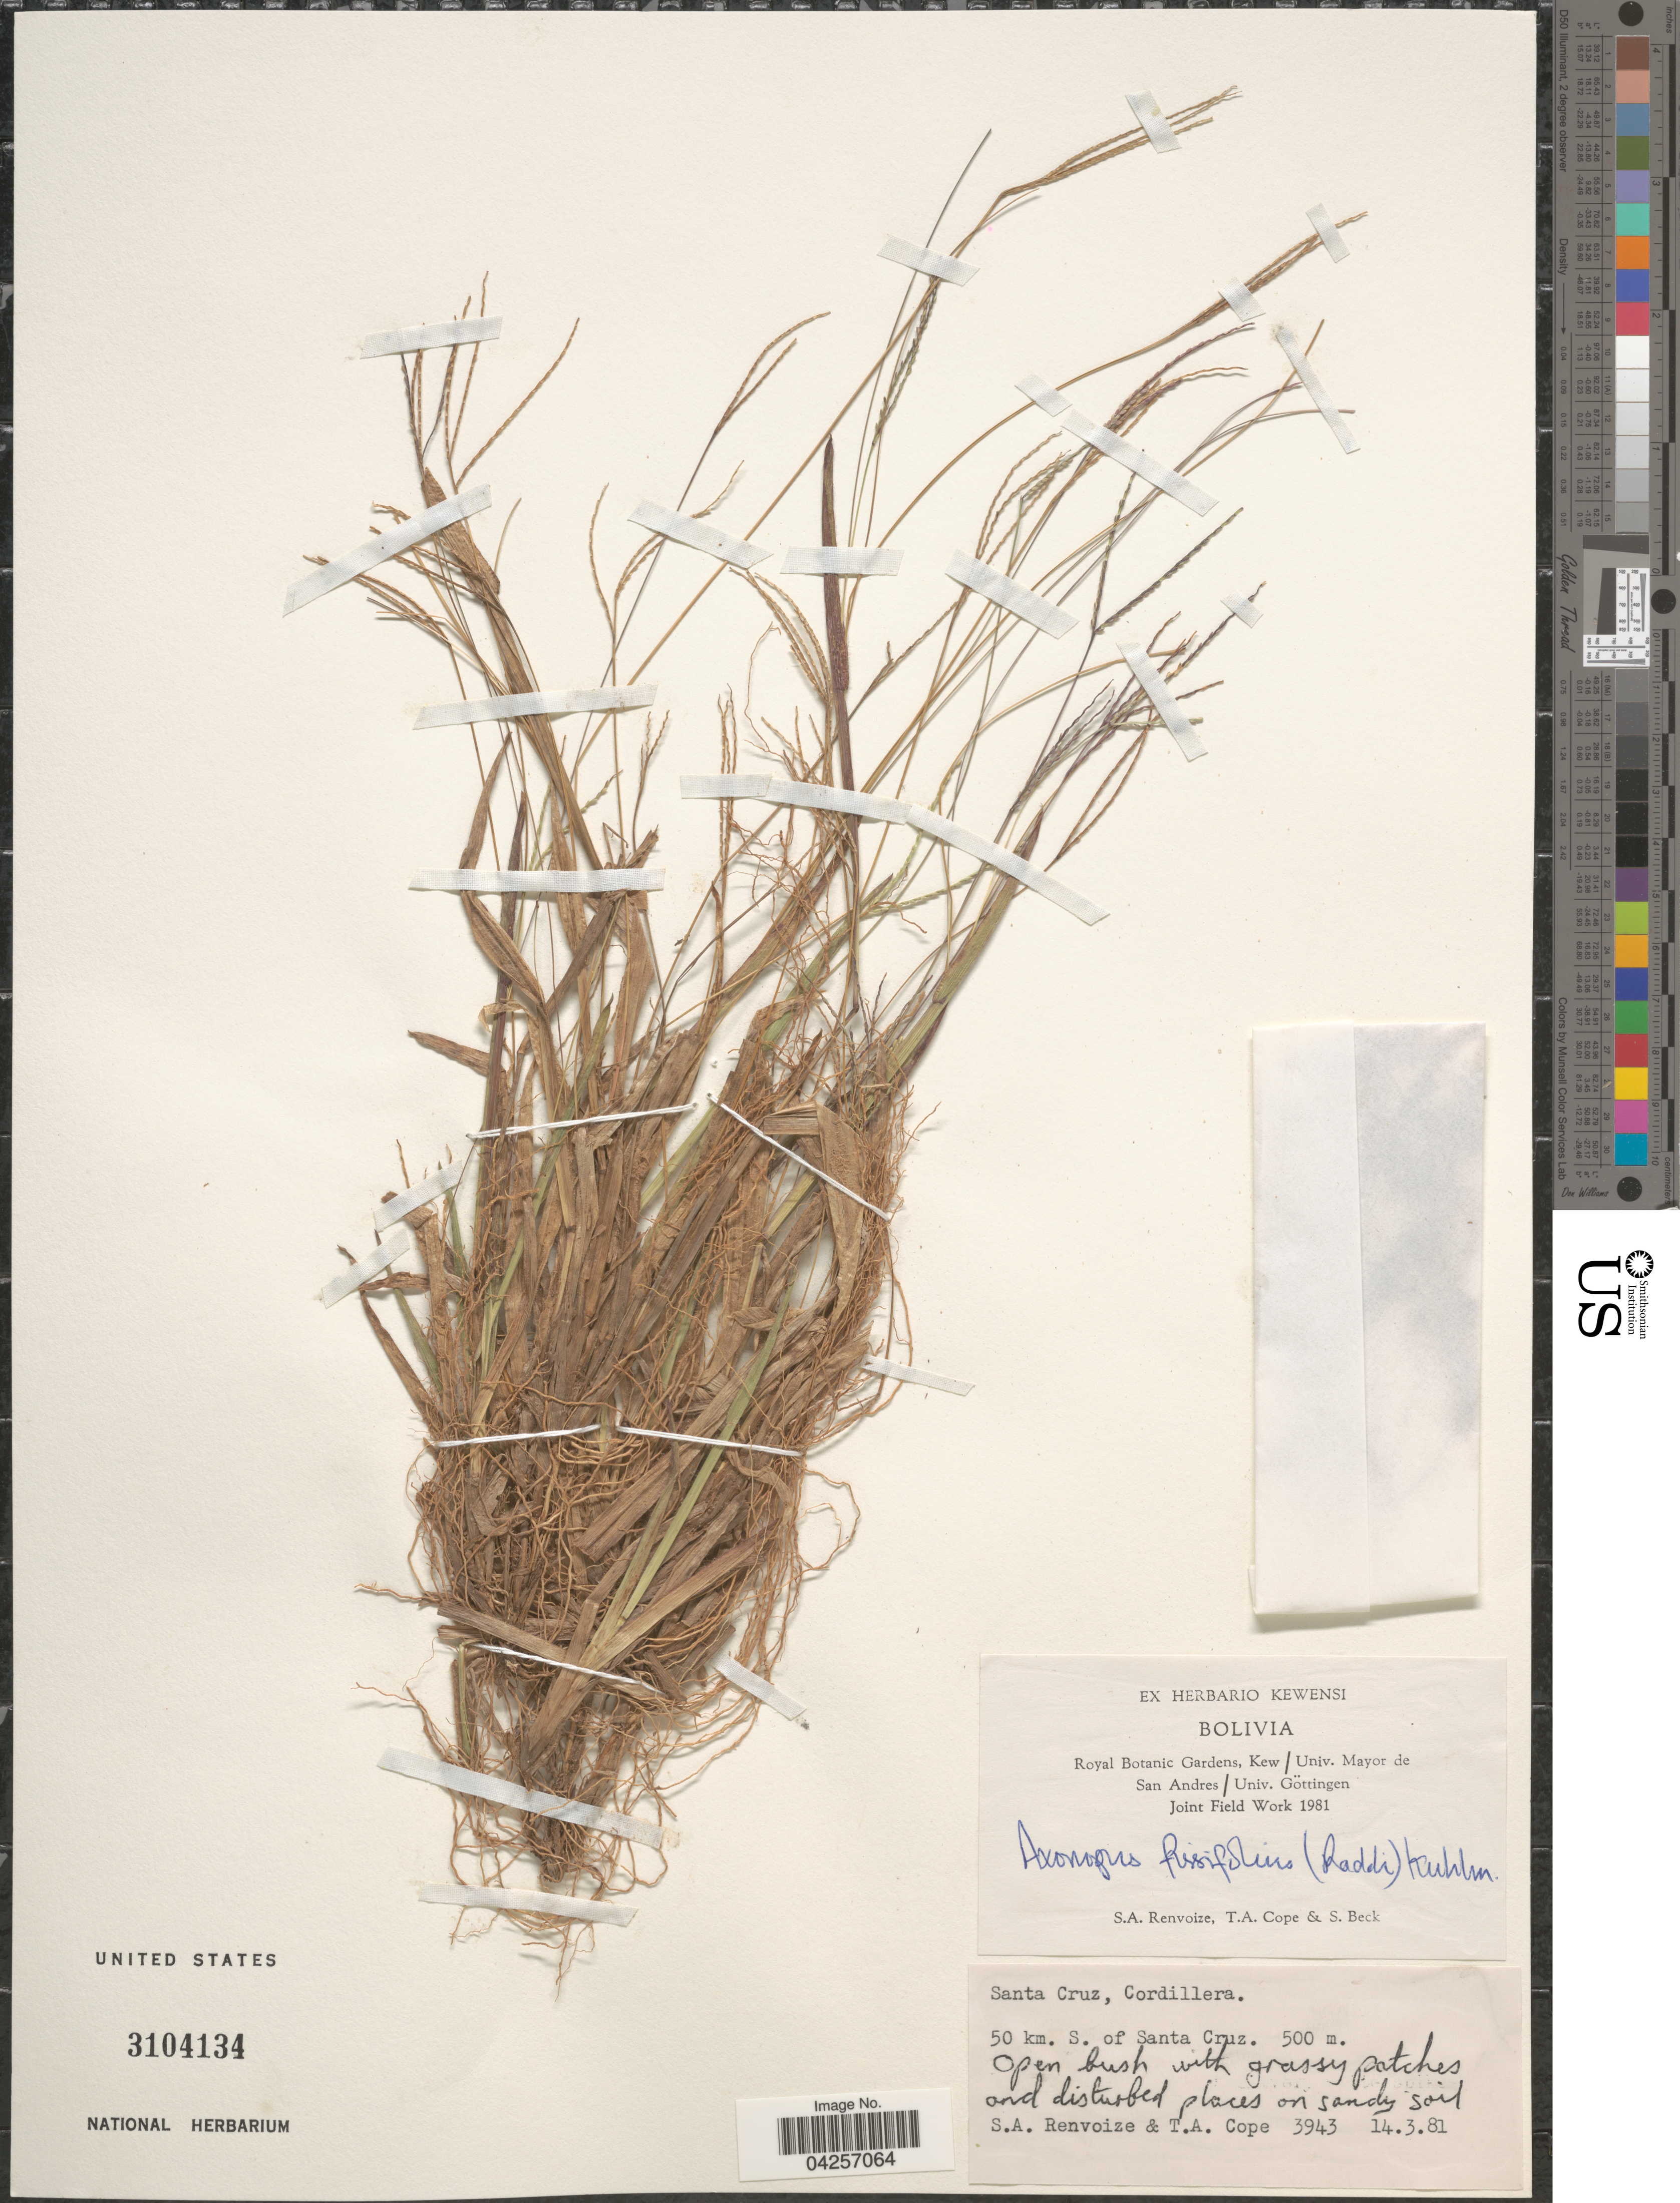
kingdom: Plantae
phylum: Tracheophyta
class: Liliopsida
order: Poales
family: Poaceae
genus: Axonopus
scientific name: Axonopus fissifolius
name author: (Raddi) Kuhlm.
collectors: S. A. Renvoize, T. A. Cope & S. G. Beck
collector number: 3943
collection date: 1981-03-14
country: Bolivia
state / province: Santa Cruz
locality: Royal Botanic Gardens, Kew/ Univ. Mayor de San Andres/Univ. Göttingen Joint Field Work 1981. Cordillera. 50 km. S. of Santa Cruz.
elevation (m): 500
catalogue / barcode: US 3104134